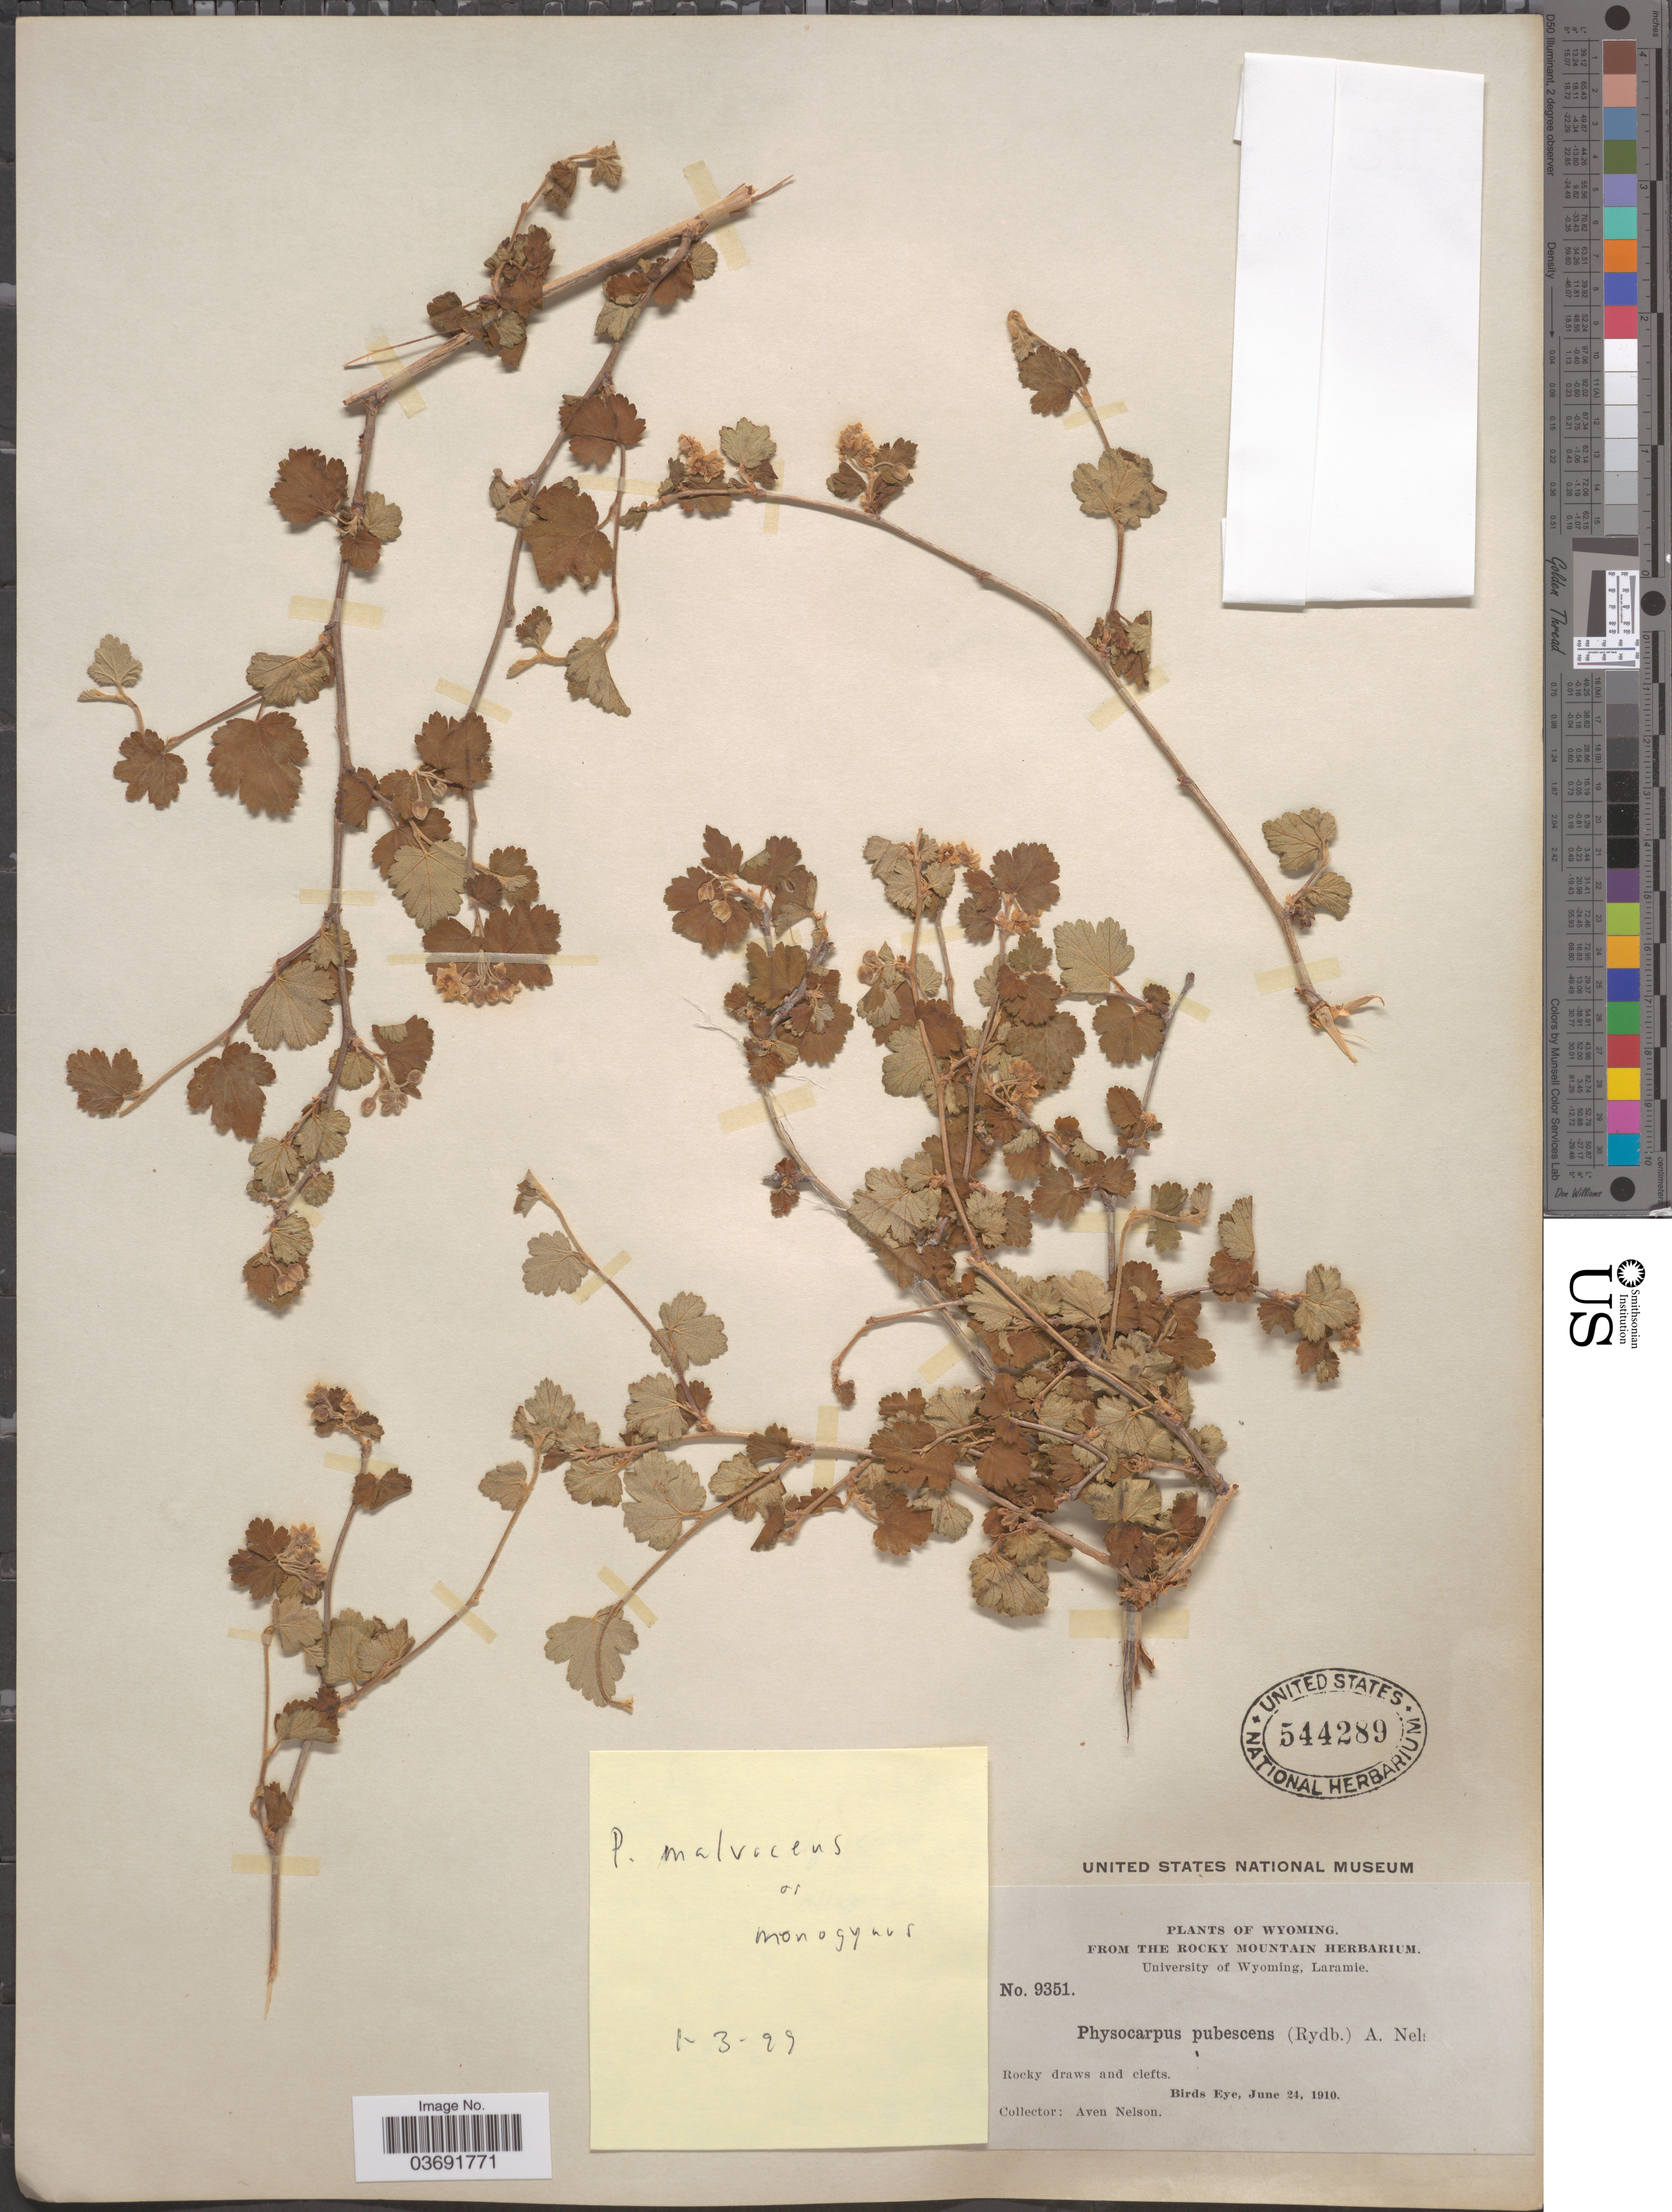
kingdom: Plantae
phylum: Tracheophyta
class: Magnoliopsida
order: Rosales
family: Rosaceae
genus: Physocarpus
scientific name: Physocarpus monogynus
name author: (Torr.) J.M. Coult.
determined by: Strong, Mark T., (BOT), Smithsonian Institution - National Museum of Natural History (UNITED STATES)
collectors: A. Nelson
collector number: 9351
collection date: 1910-06-24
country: United States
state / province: Wyoming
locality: Birds Eye.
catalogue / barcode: US 544289